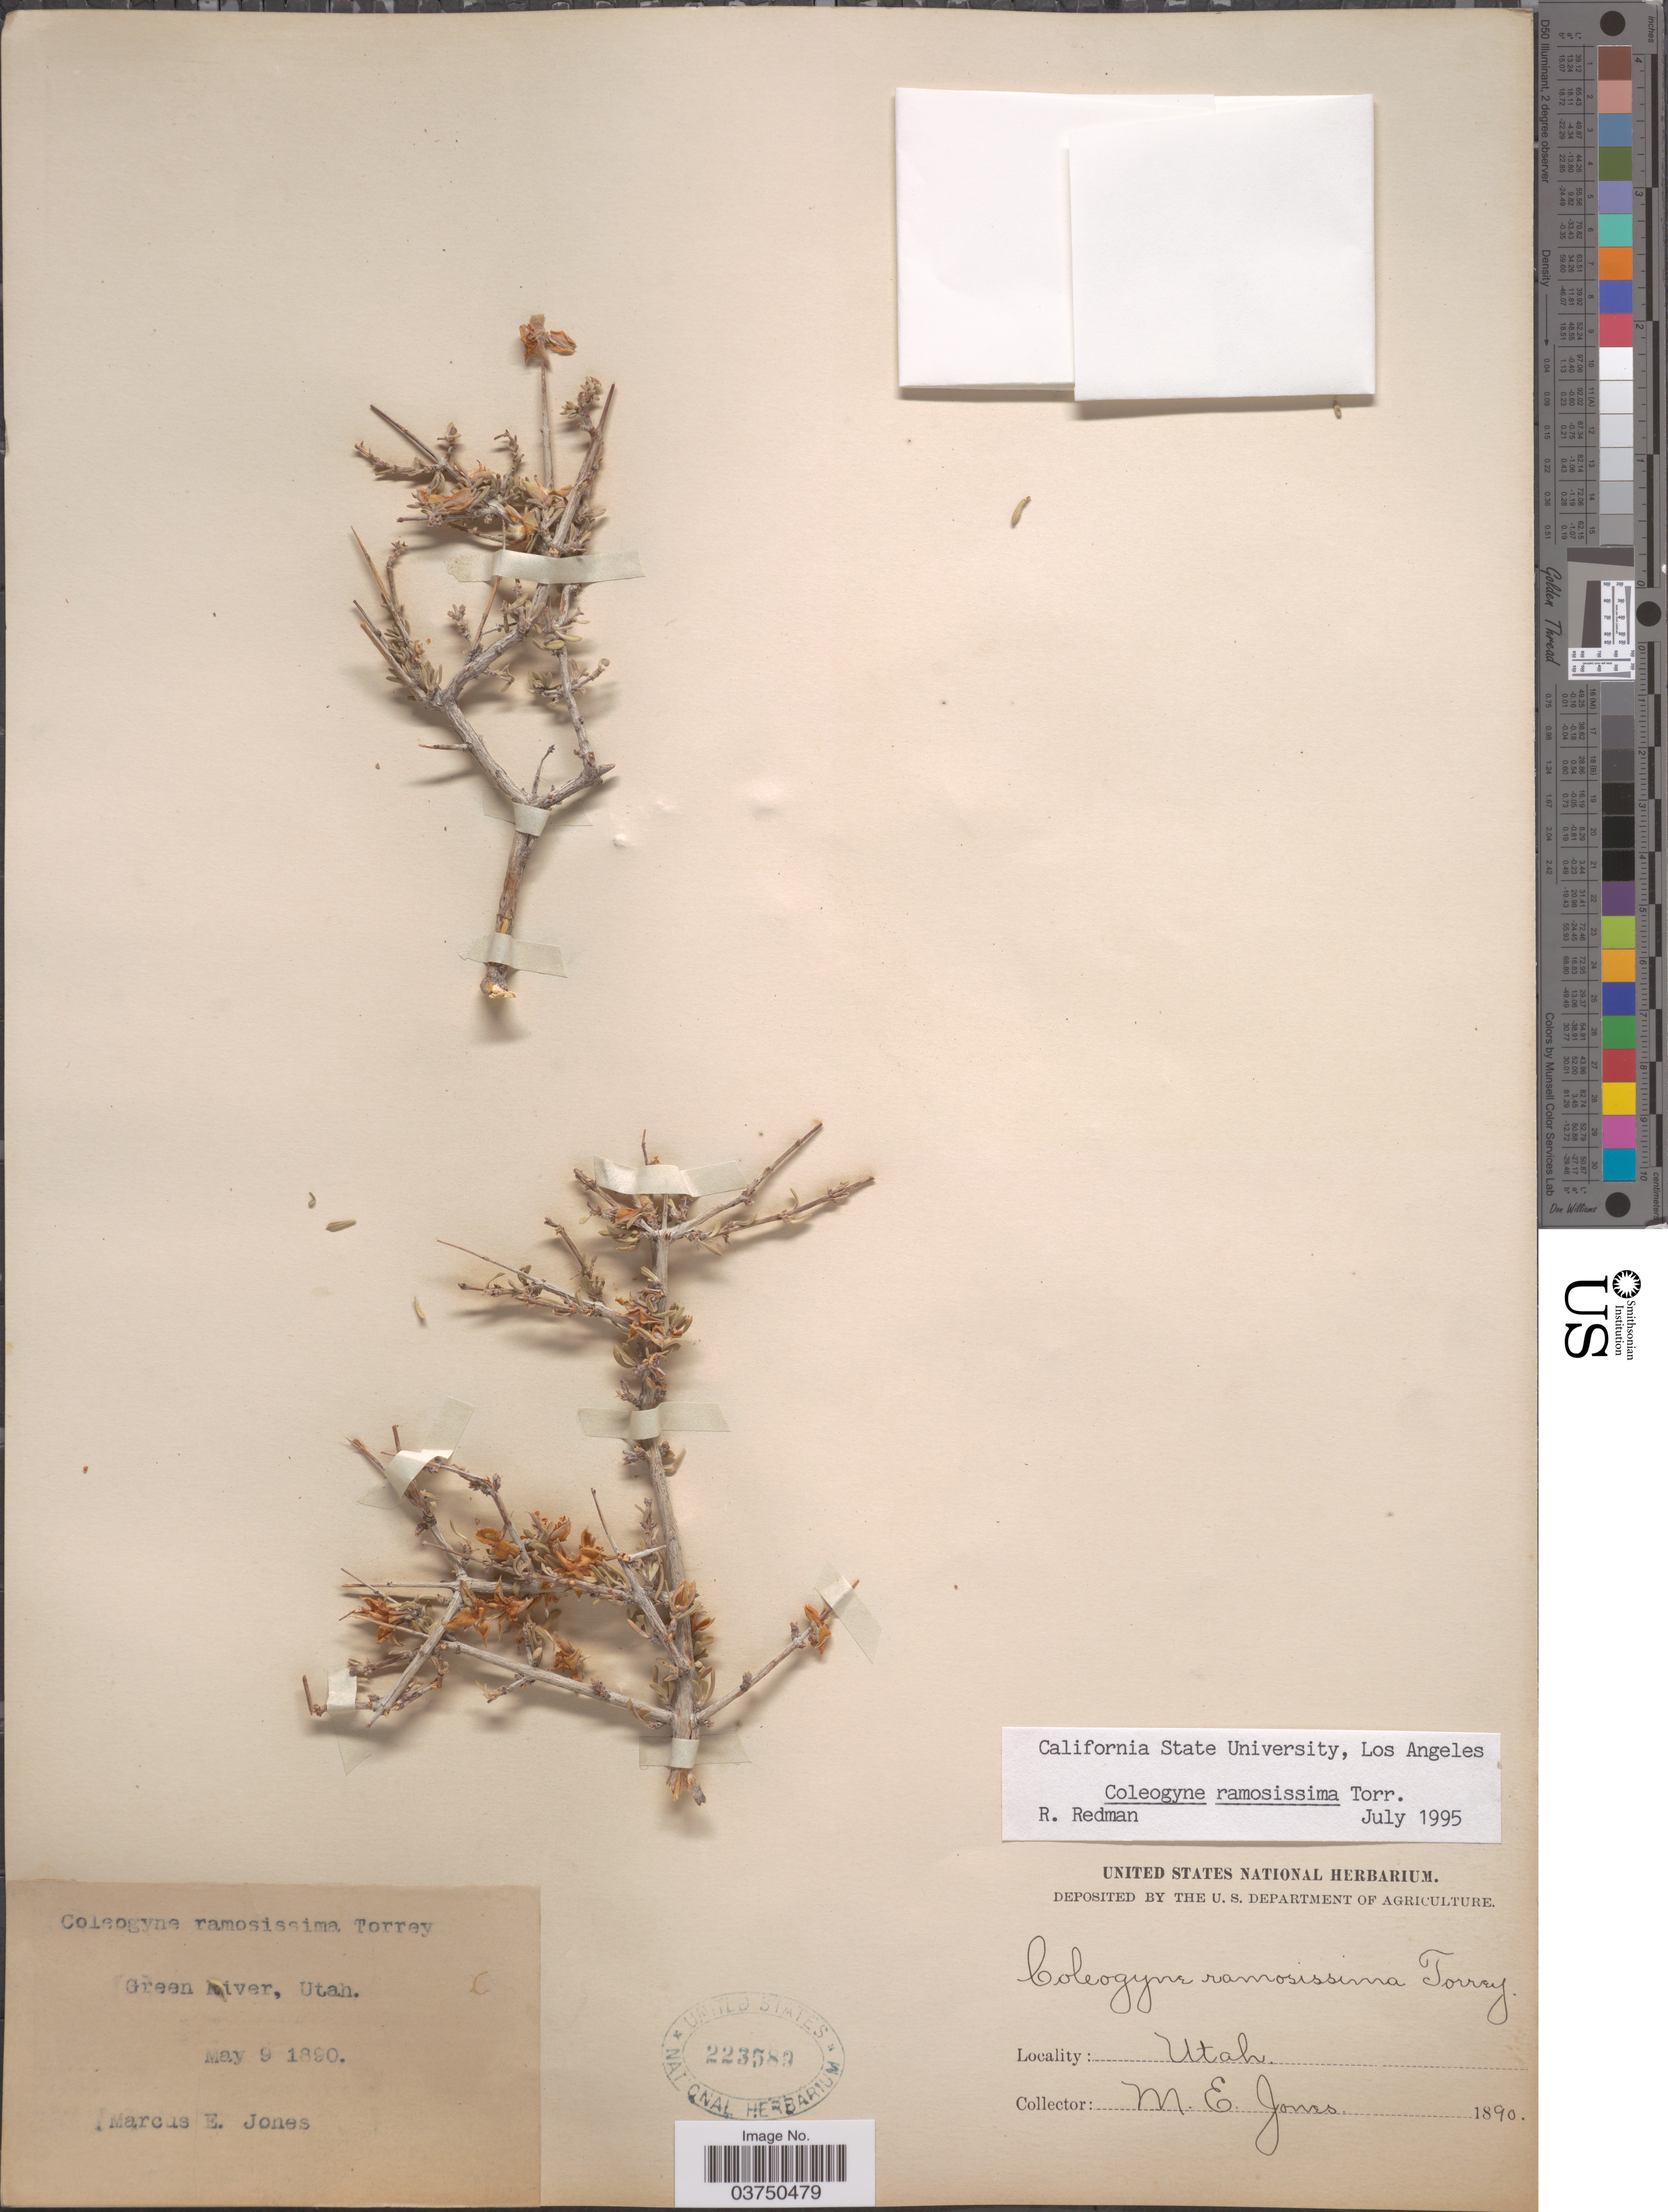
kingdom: Plantae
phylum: Tracheophyta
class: Magnoliopsida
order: Rosales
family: Rosaceae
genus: Coleogyne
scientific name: Coleogyne ramosissima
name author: Torr.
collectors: M. E. Jones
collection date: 1890-05-09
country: United States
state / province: Utah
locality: Green River.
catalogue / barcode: US 223589